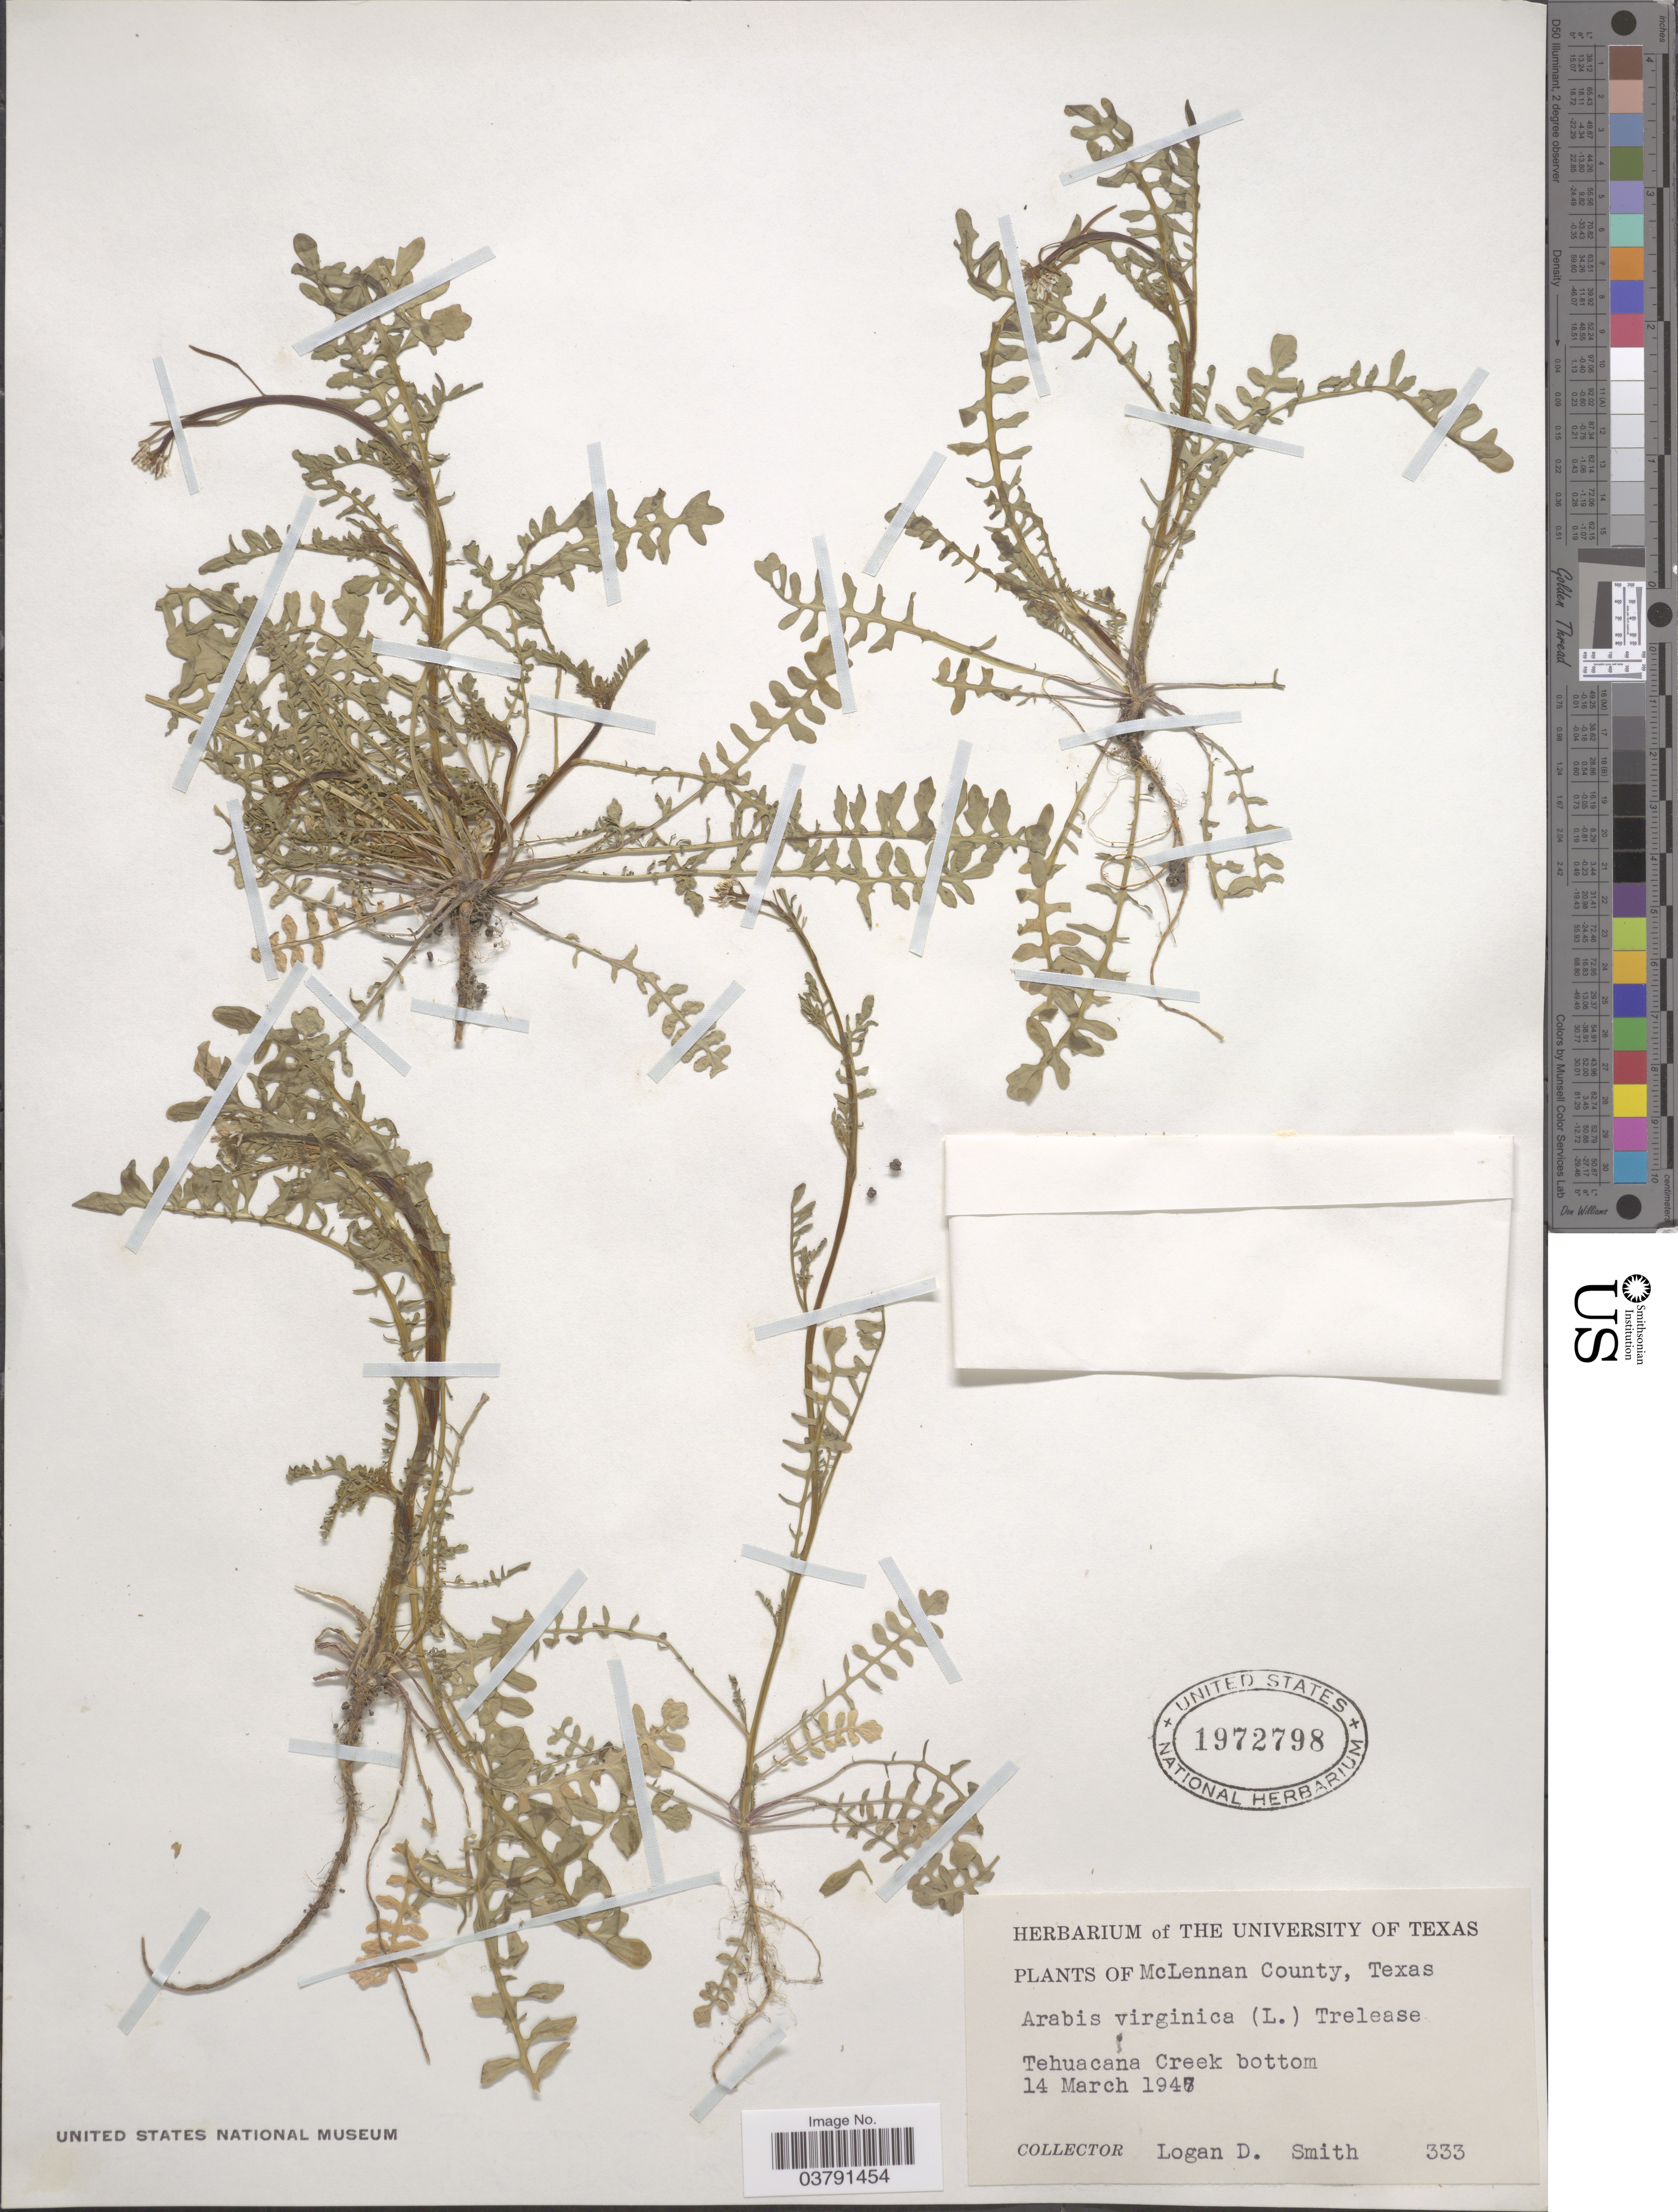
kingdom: Plantae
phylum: Tracheophyta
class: Magnoliopsida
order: Brassicales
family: Brassicaceae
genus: Planodes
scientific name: Planodes virginicum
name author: (L.) Greene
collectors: L. Smith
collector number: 333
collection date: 1947-03-14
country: United States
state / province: Texas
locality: Tehuacana Creek bottom.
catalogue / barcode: US 1972798